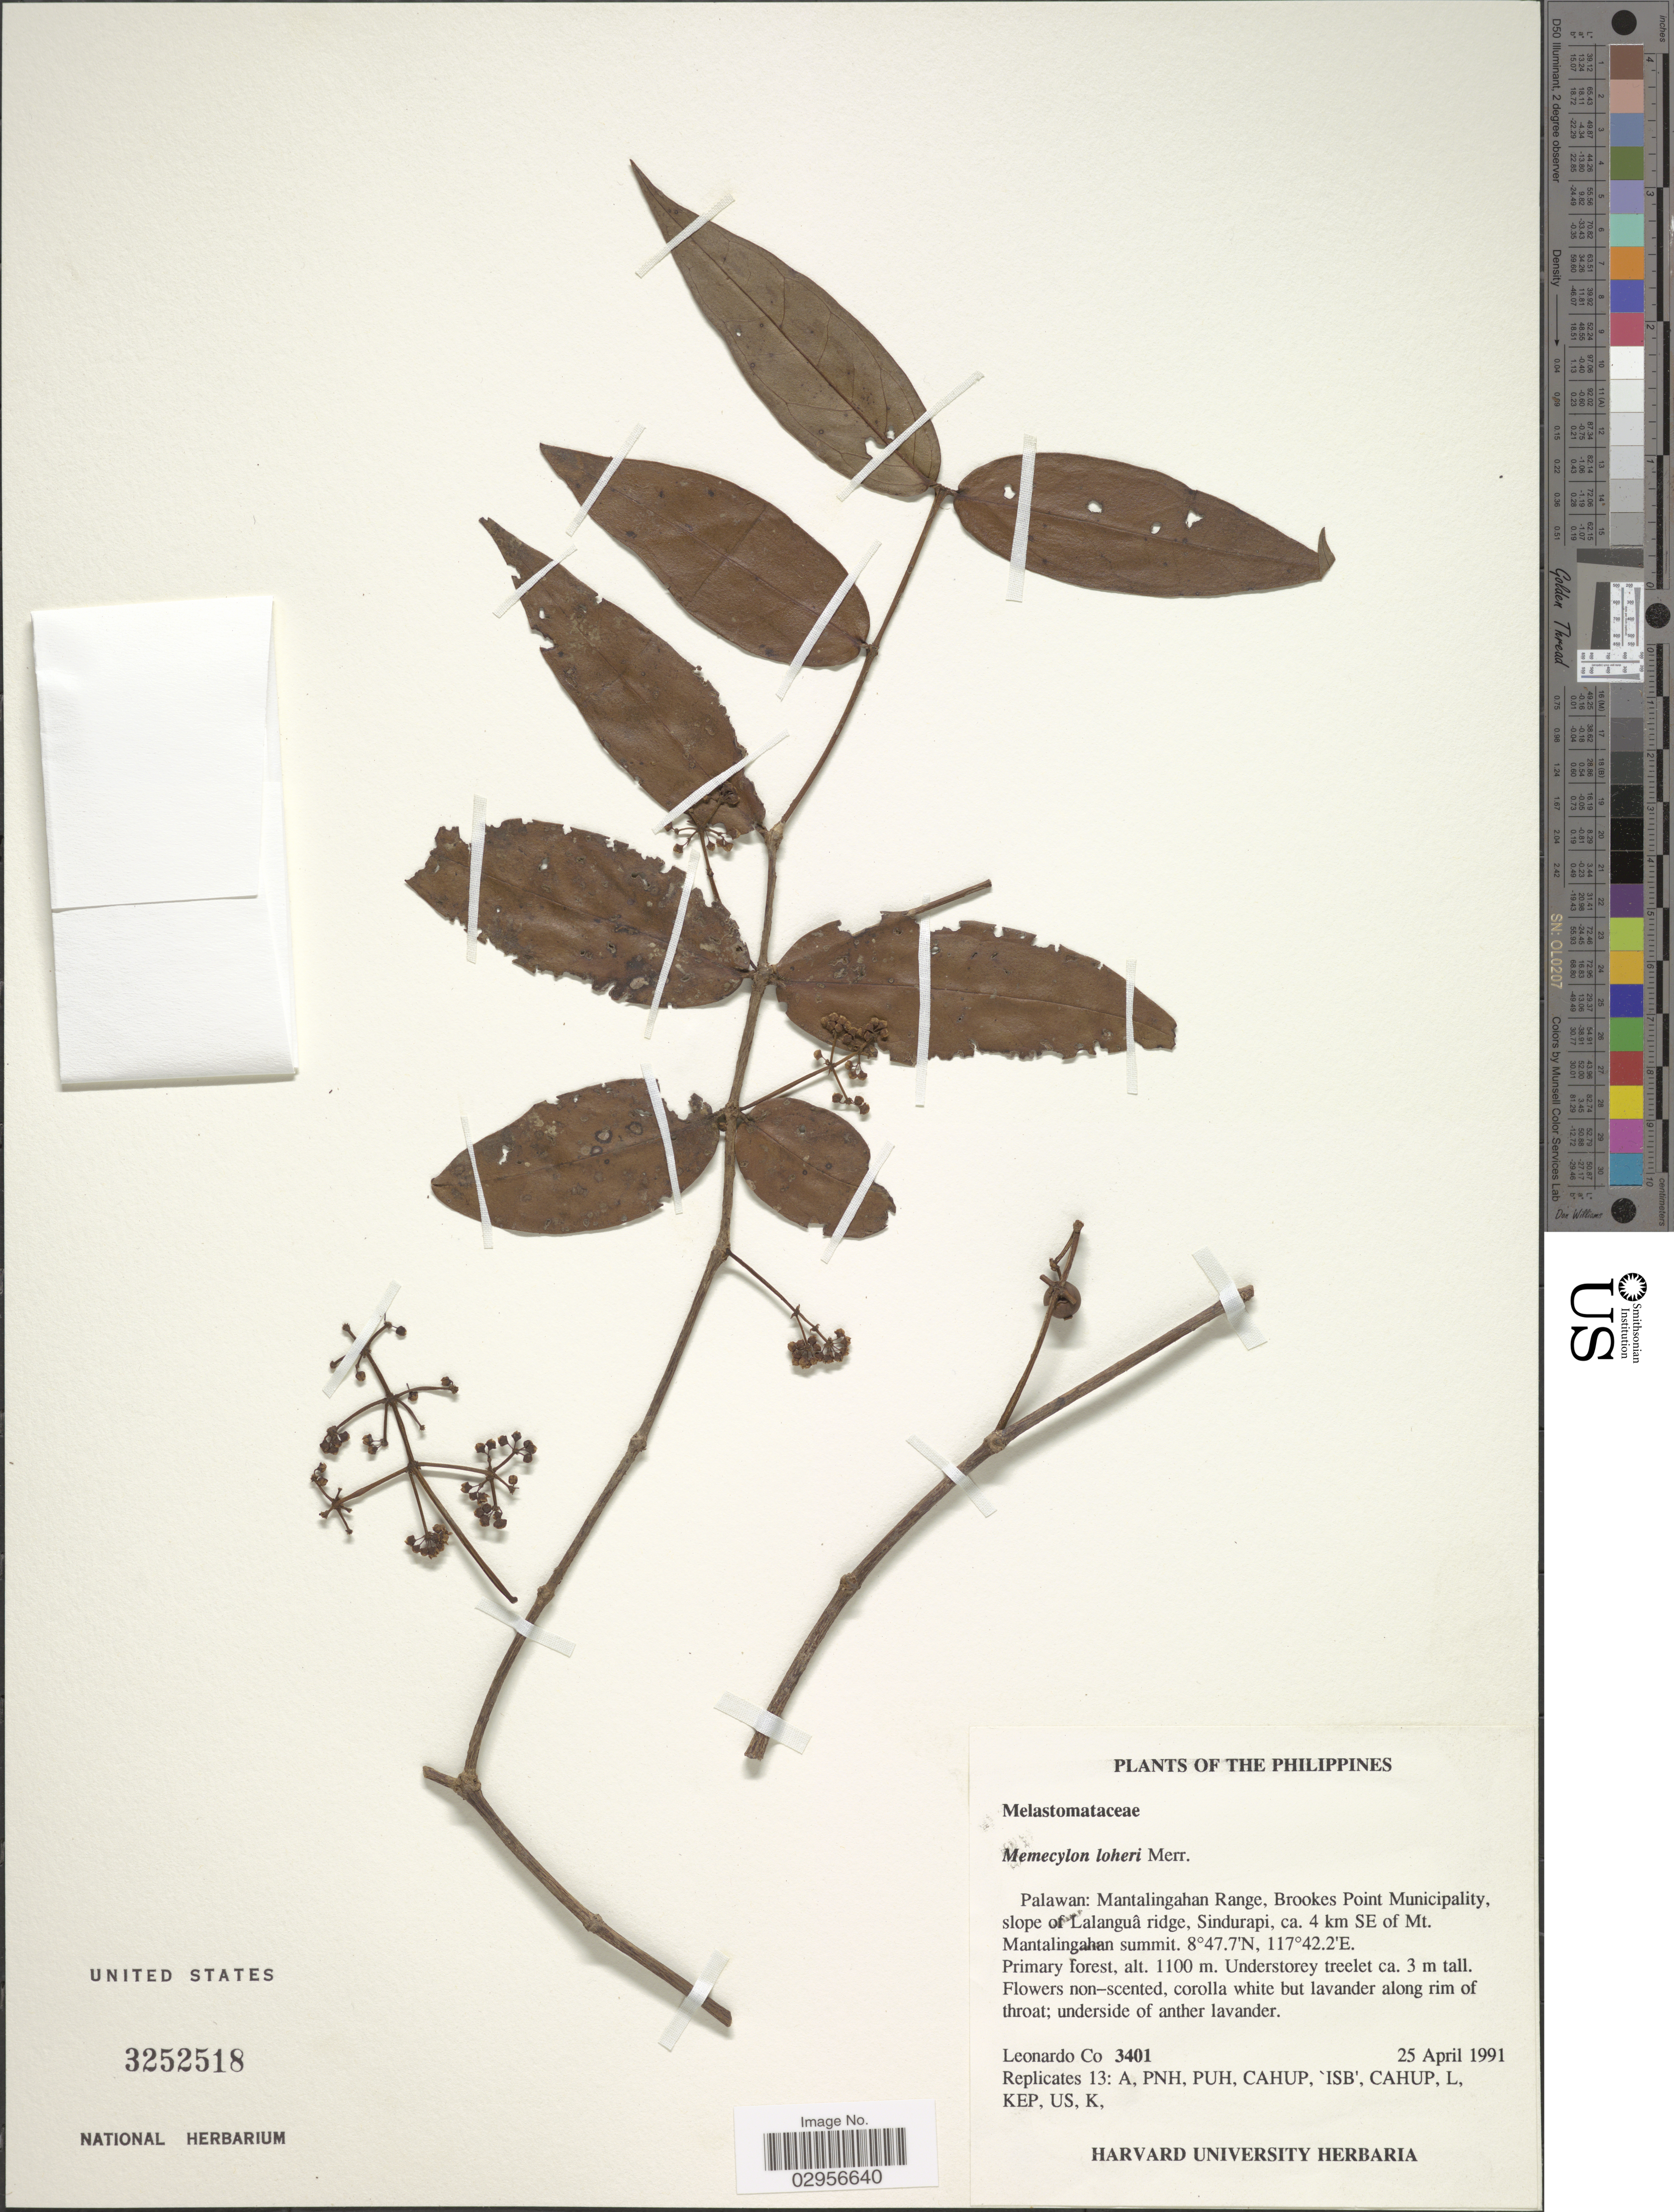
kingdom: Plantae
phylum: Tracheophyta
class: Magnoliopsida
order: Myrtales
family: Melastomataceae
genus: Memecylon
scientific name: Memecylon loheri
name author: Merr.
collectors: L. Co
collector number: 3401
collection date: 1991-04-25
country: Philippines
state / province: Mimaropa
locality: Palawan: Mantalingahan Range, Brookes Point Municipality, slope of Lalanguâ ridge, Sindurapi, ca. 4 km SE of Mt. Mantalingahan summit.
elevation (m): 1100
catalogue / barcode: US 3252518